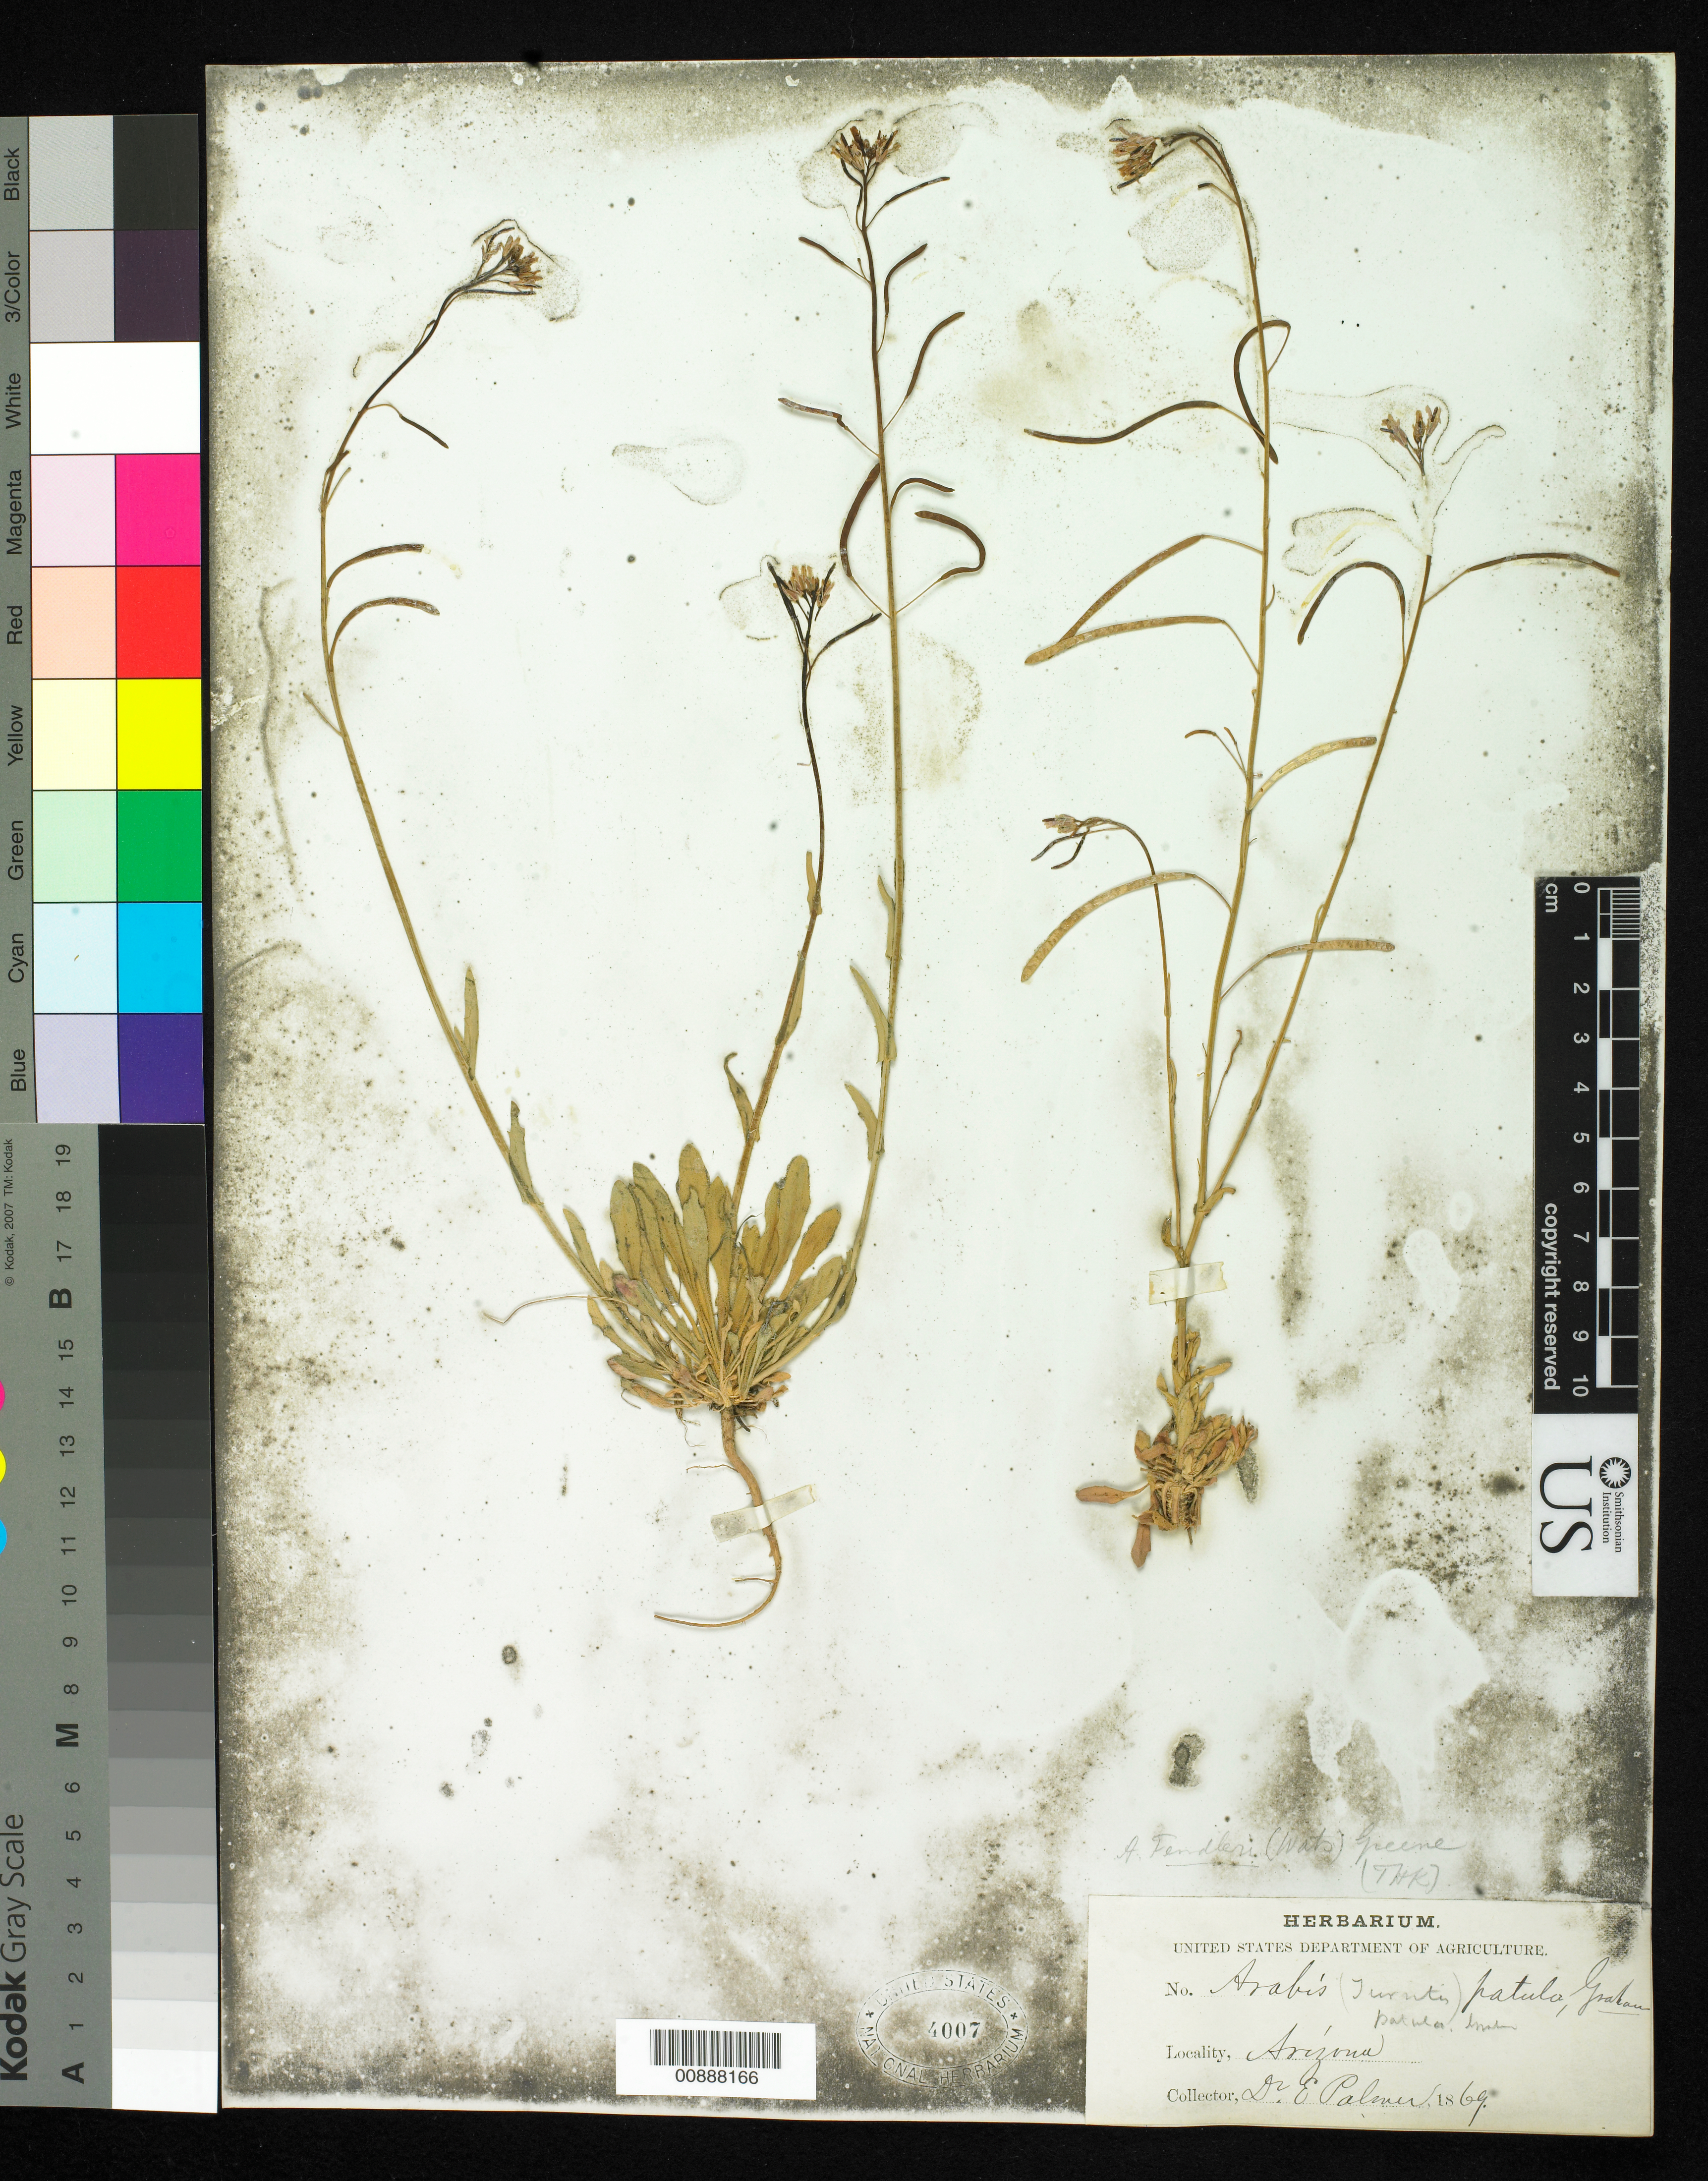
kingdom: Plantae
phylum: Tracheophyta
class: Magnoliopsida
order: Brassicales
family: Brassicaceae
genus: Arabis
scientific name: Arabis fendleri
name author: (S. Watson) Greene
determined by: Kearney, T. H.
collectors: E. Palmer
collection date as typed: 1869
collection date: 1869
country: United States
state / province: Arizona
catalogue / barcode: US 4007